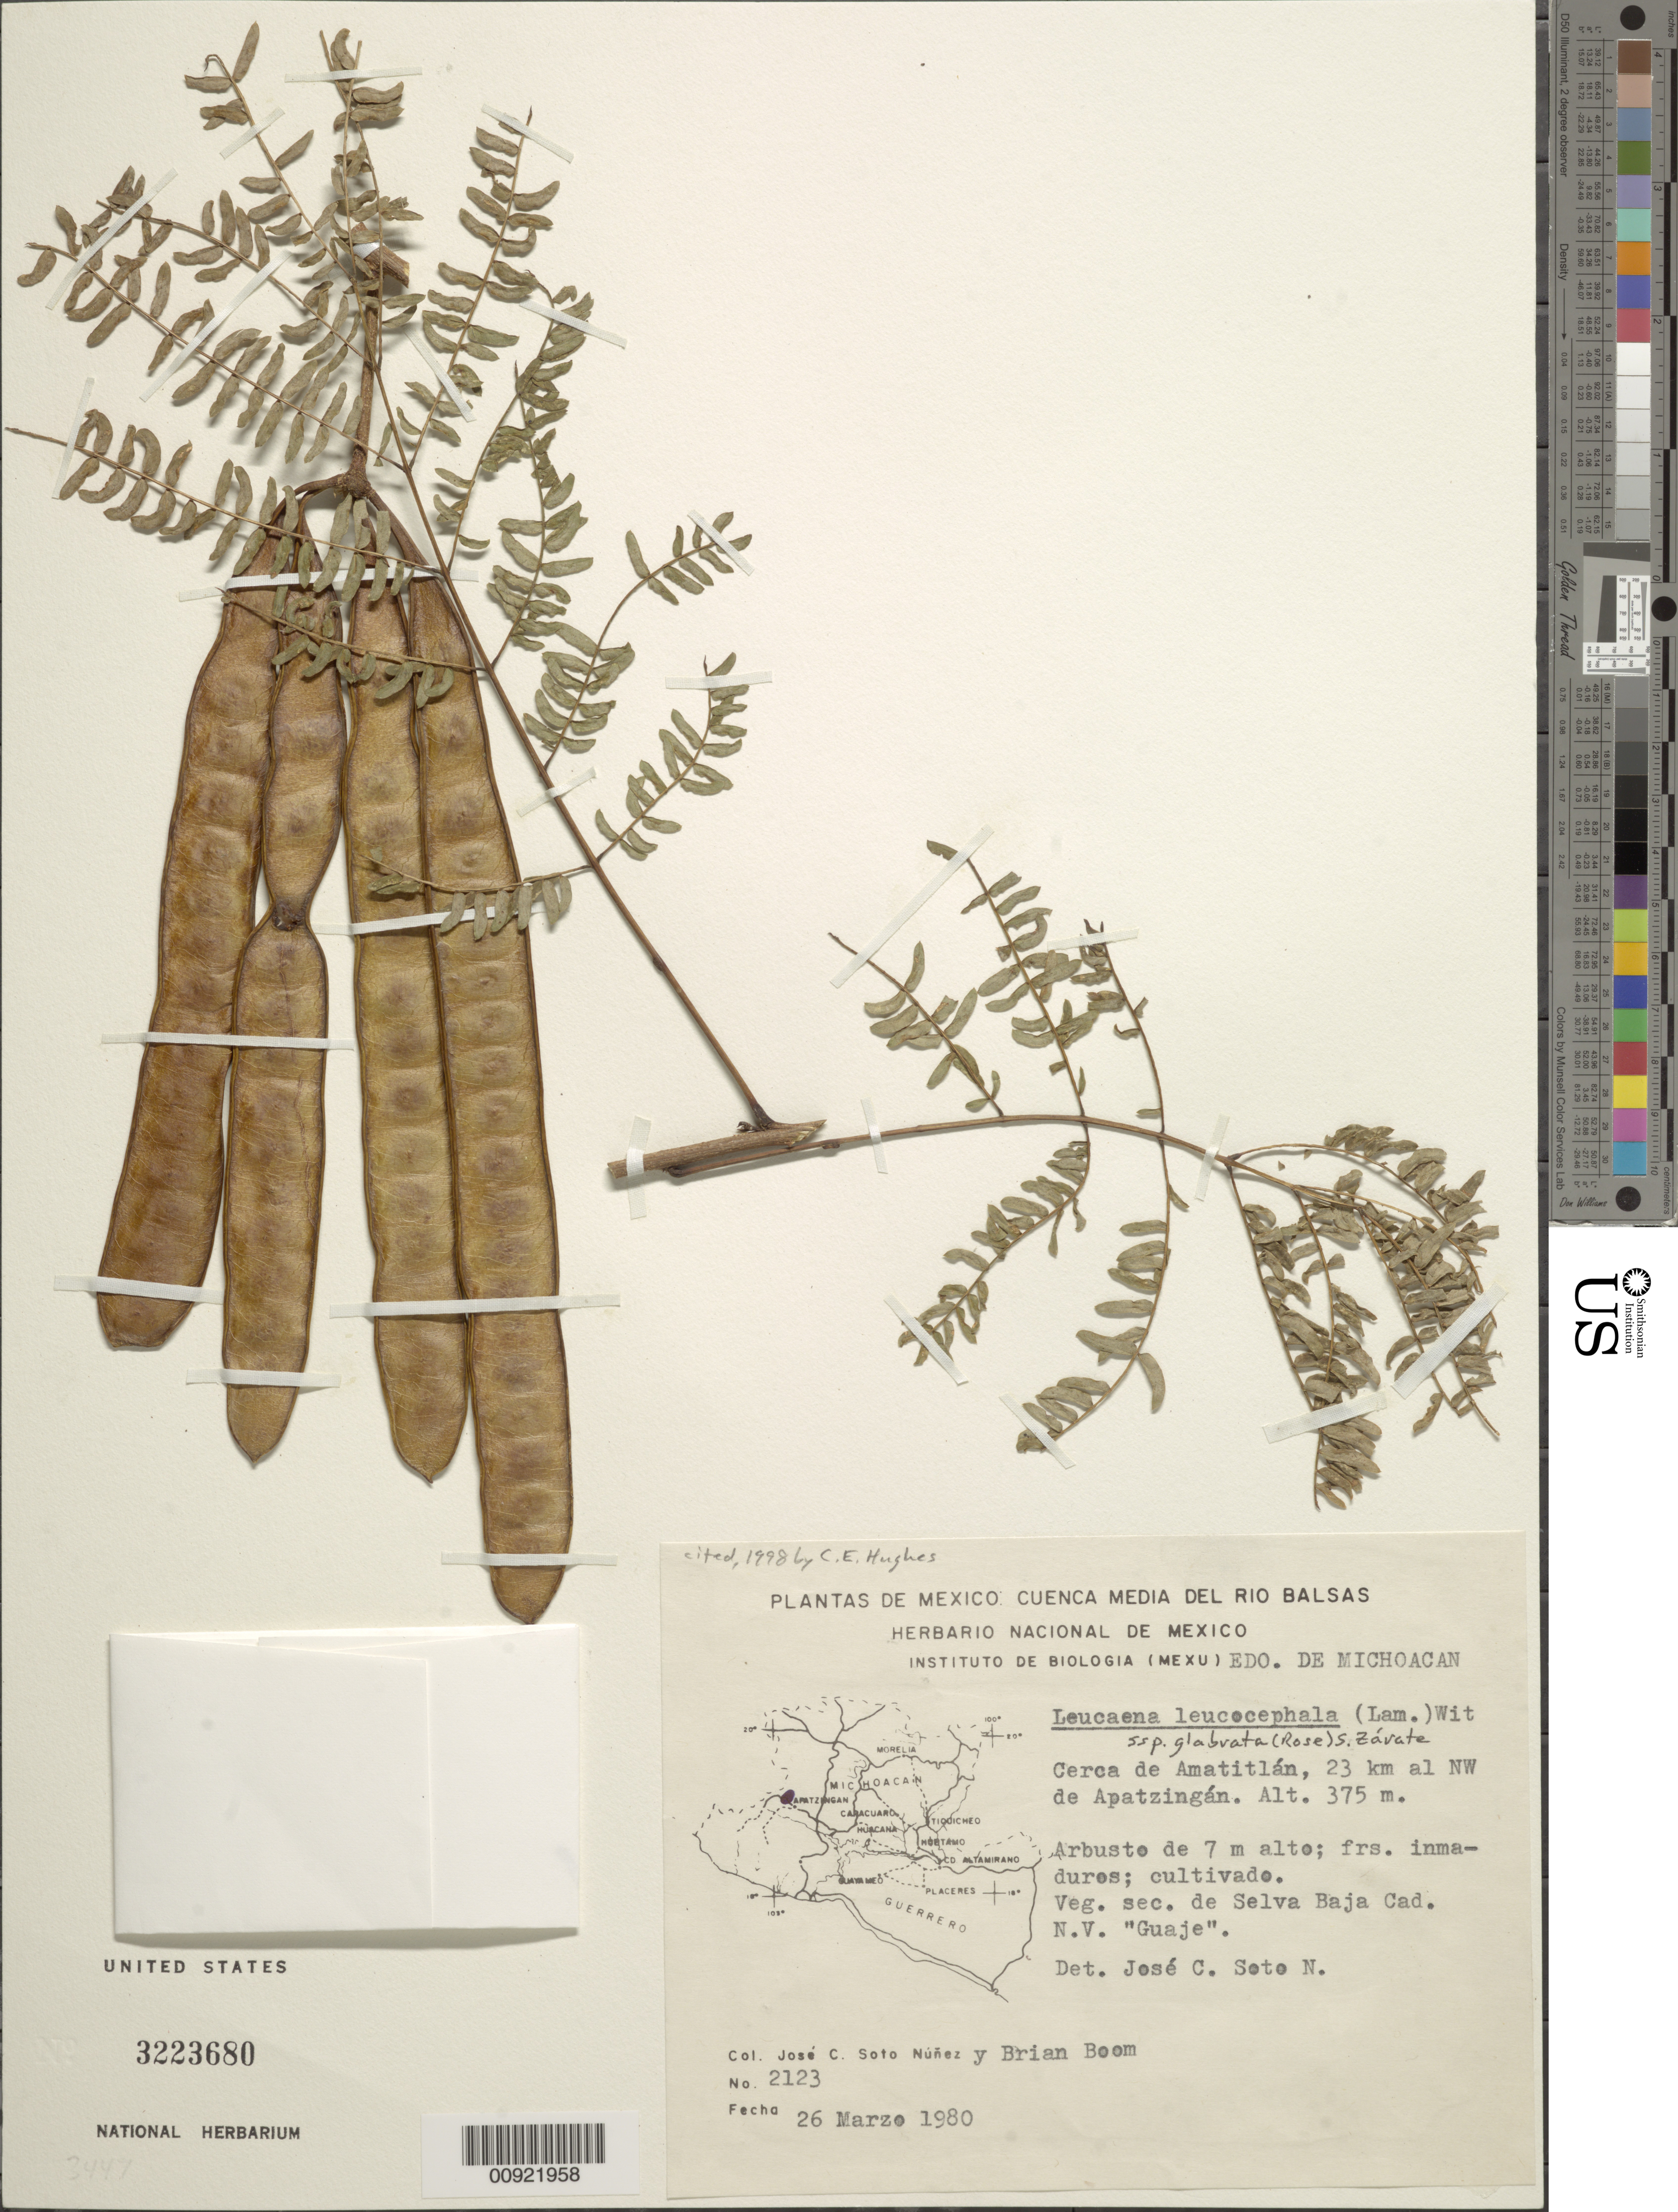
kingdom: Plantae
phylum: Tracheophyta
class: Magnoliopsida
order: Fabales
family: Fabaceae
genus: Leucaena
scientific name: Leucaena leucocephala subsp. glabrata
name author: (Rose) Zaráte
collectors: J. C. Soto Núñez & B. M. Boom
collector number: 2123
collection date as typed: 26 Mar 1980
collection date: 1980-03-26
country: Mexico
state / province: Michoacán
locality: Edo. de Michoacán: Cerca de Amatitlán, 23 km. al NW de Apatzingán.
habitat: Veg. Sec. de Selva Baja Caducifolia.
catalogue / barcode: US 3223680